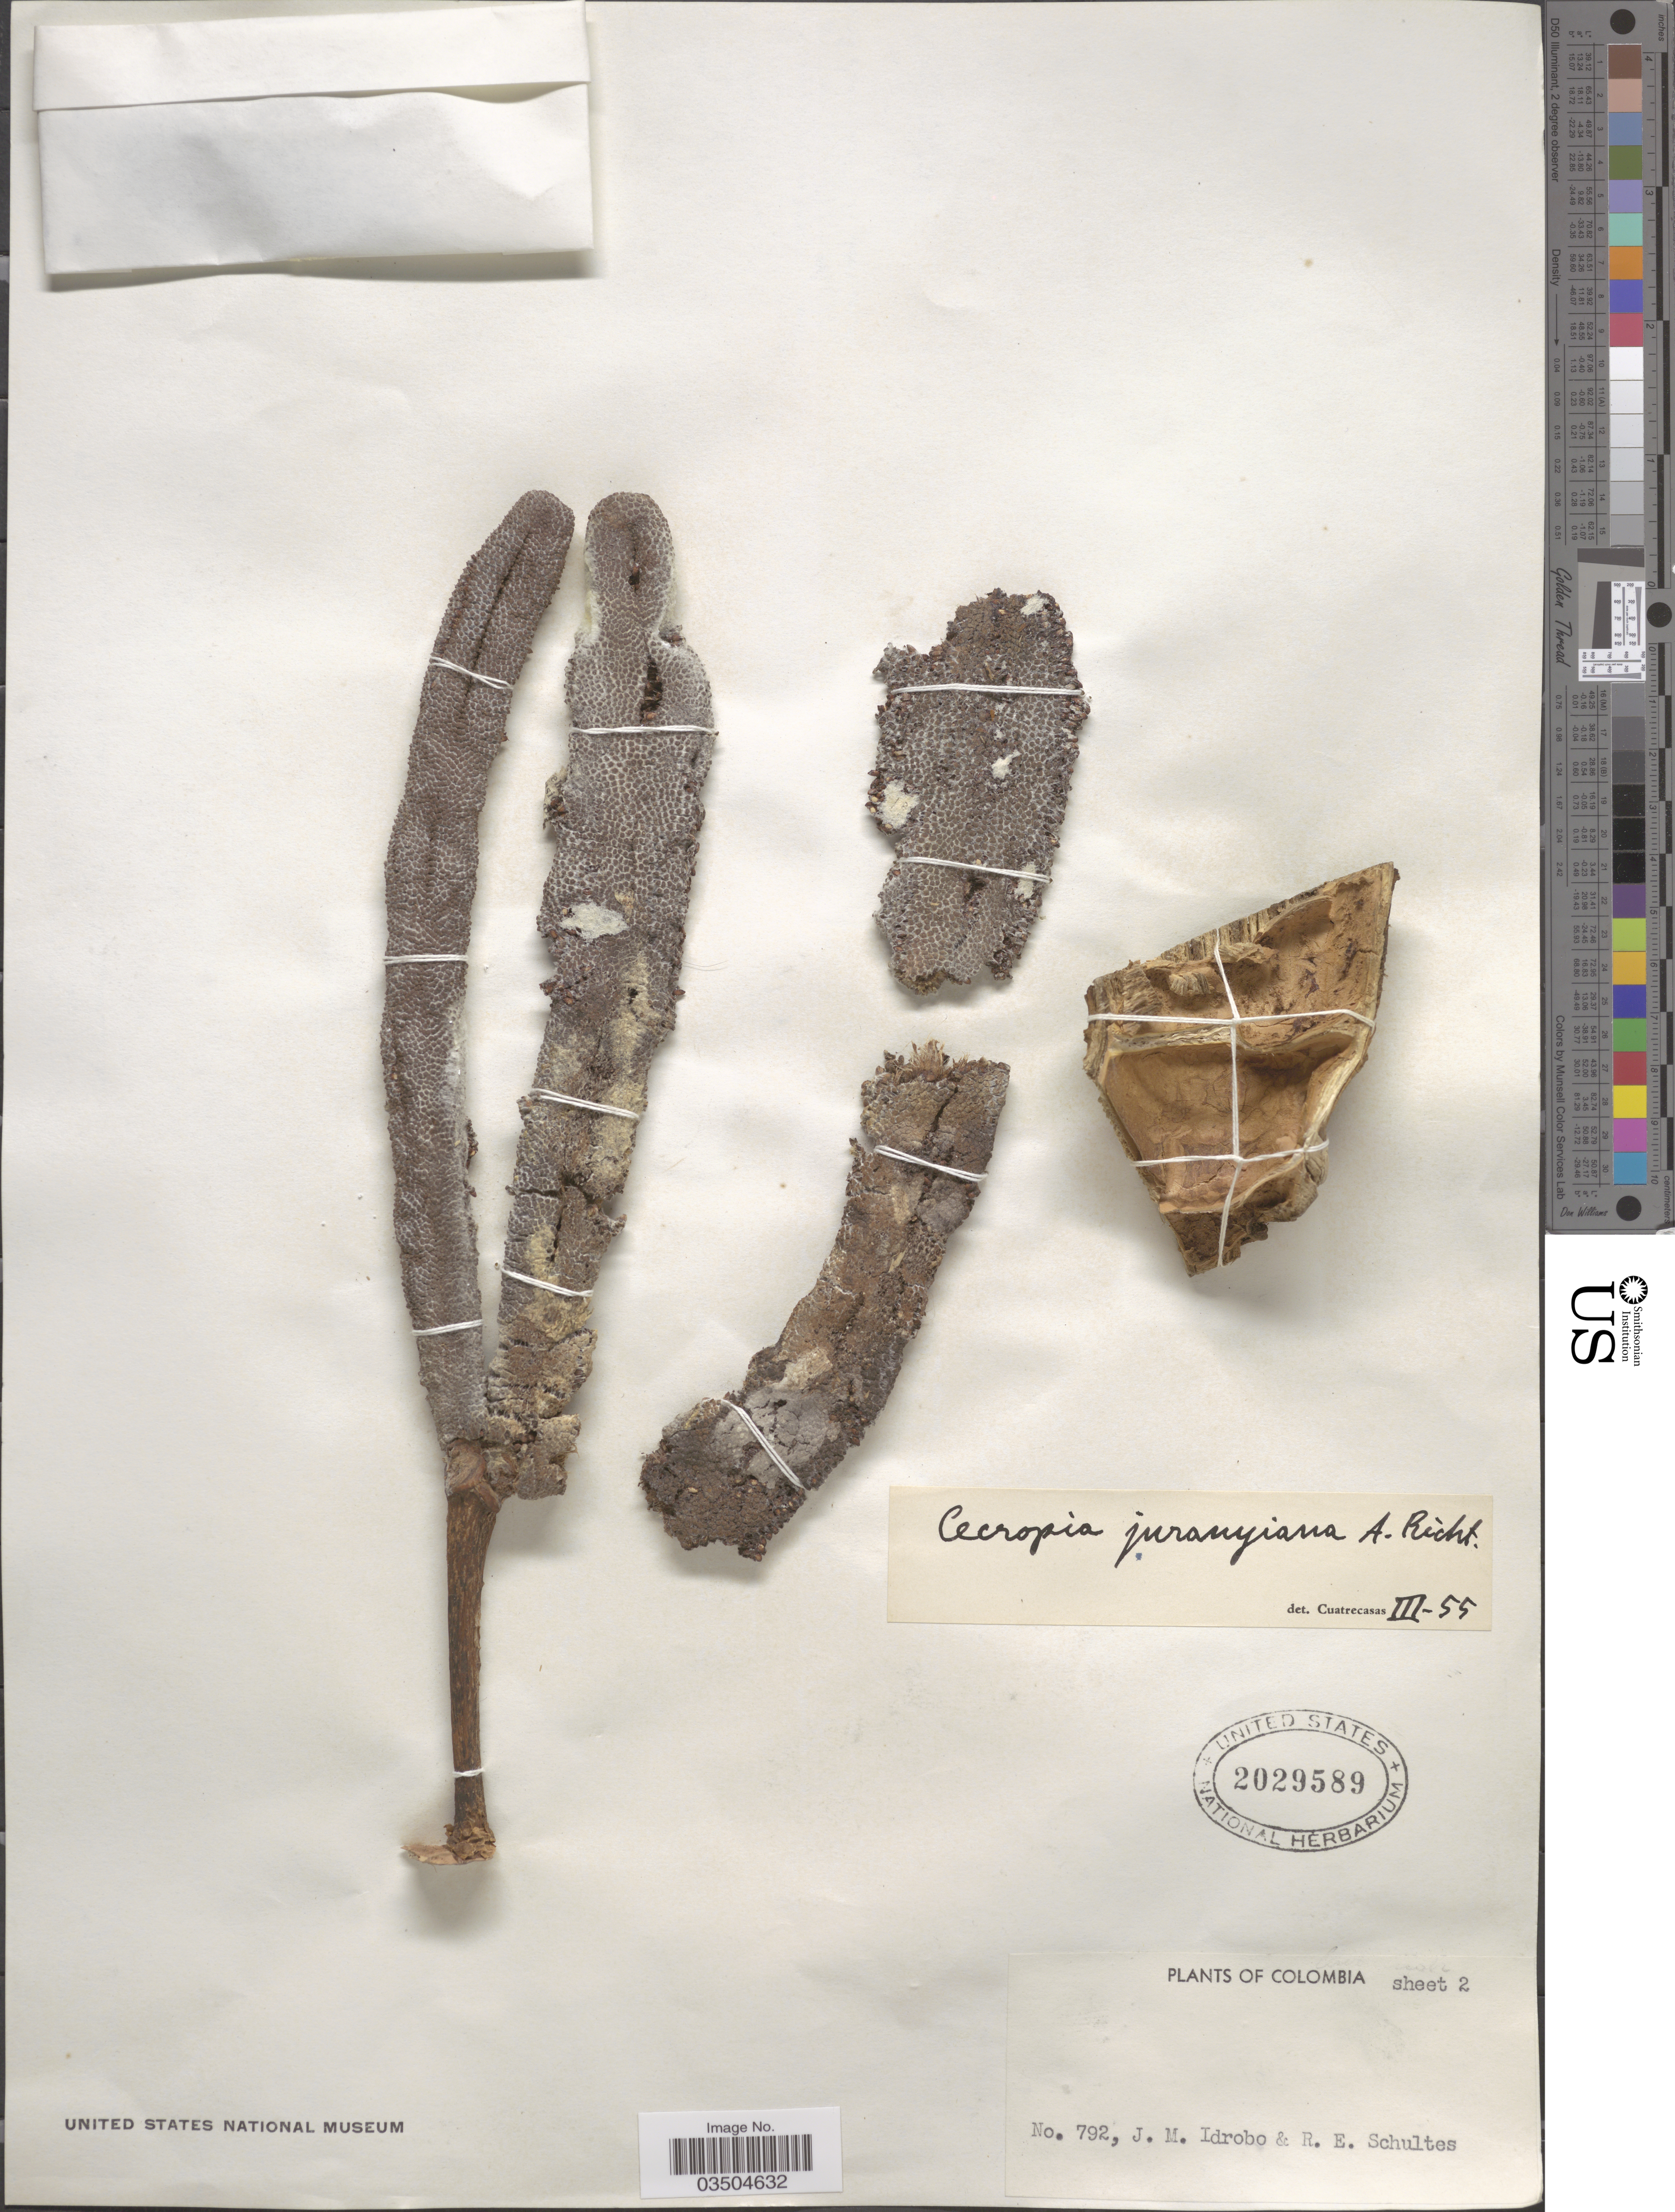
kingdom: Plantae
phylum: Tracheophyta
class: Magnoliopsida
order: Rosales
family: Urticaceae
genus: Cecropia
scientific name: Cecropia sciadophylla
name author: Mart.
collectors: J. M. Idrobo & R. E. Schultes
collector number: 792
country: Colombia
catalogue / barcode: US 2029589